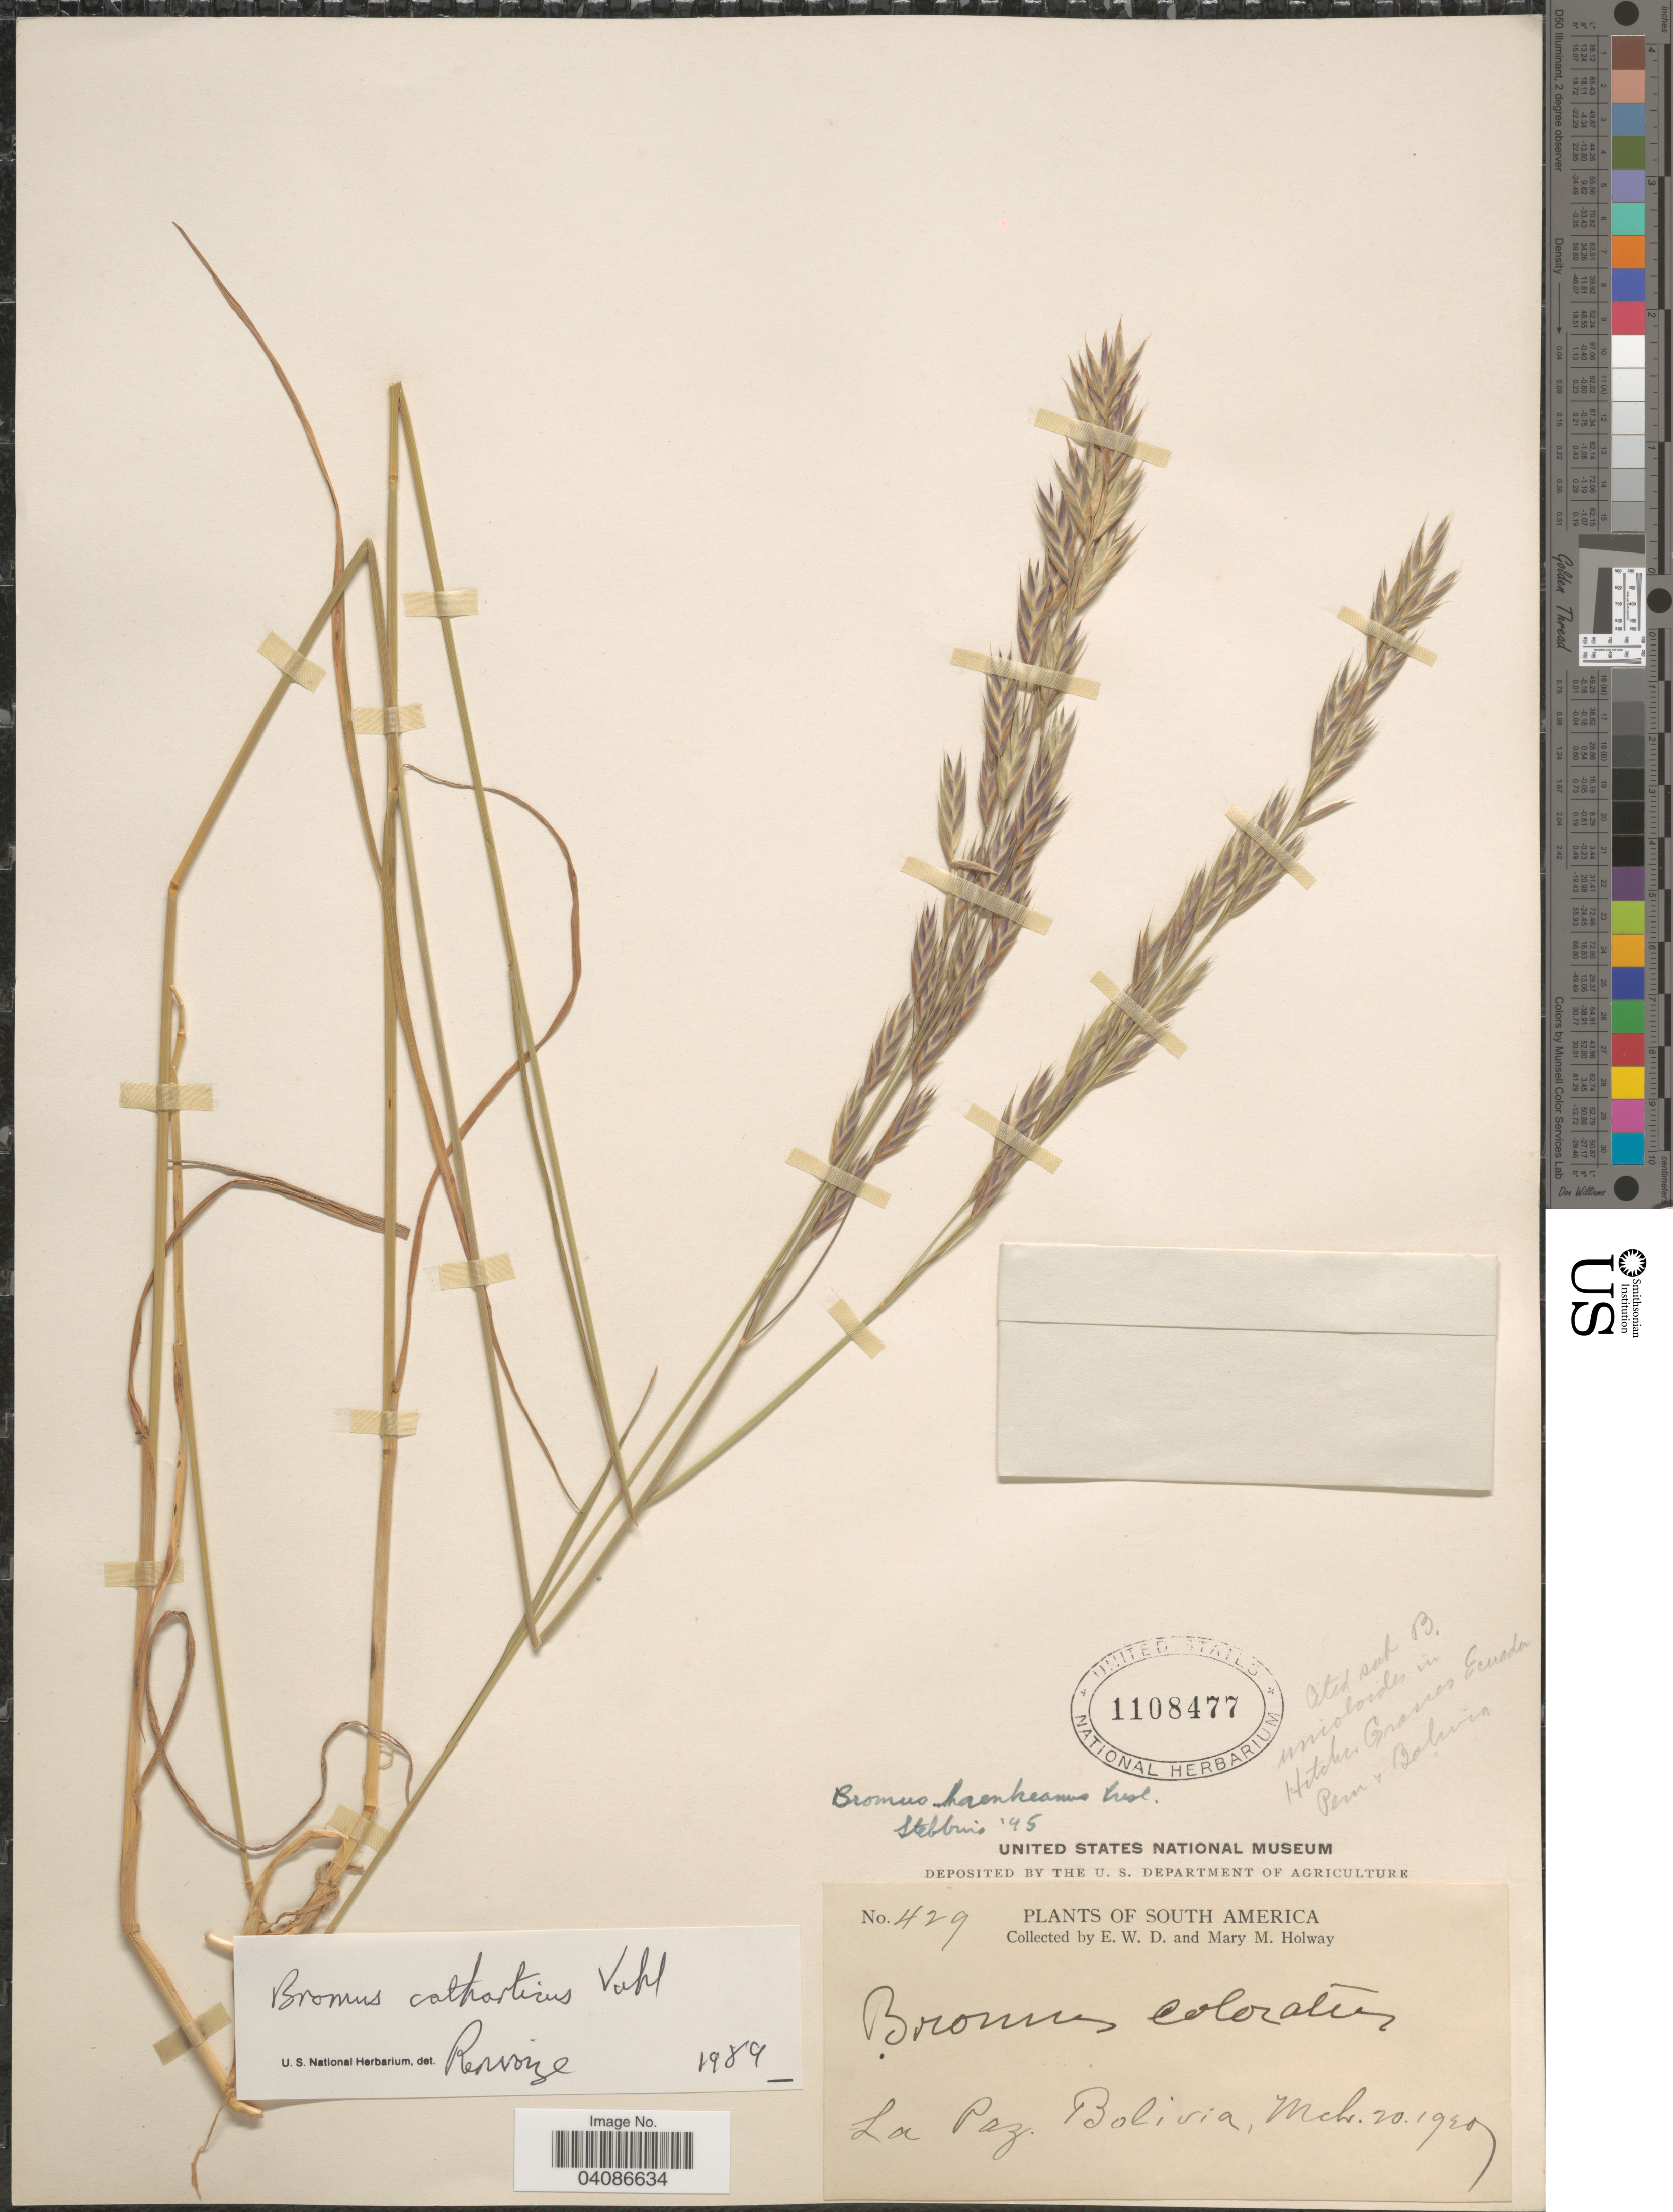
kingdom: Plantae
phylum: Tracheophyta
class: Liliopsida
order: Poales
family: Poaceae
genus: Bromus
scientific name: Bromus catharticus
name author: Vahl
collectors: E. W. D. Holway & M. M. Holway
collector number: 429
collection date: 1920-03-20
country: Bolivia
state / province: La Paz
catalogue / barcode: US 1108477